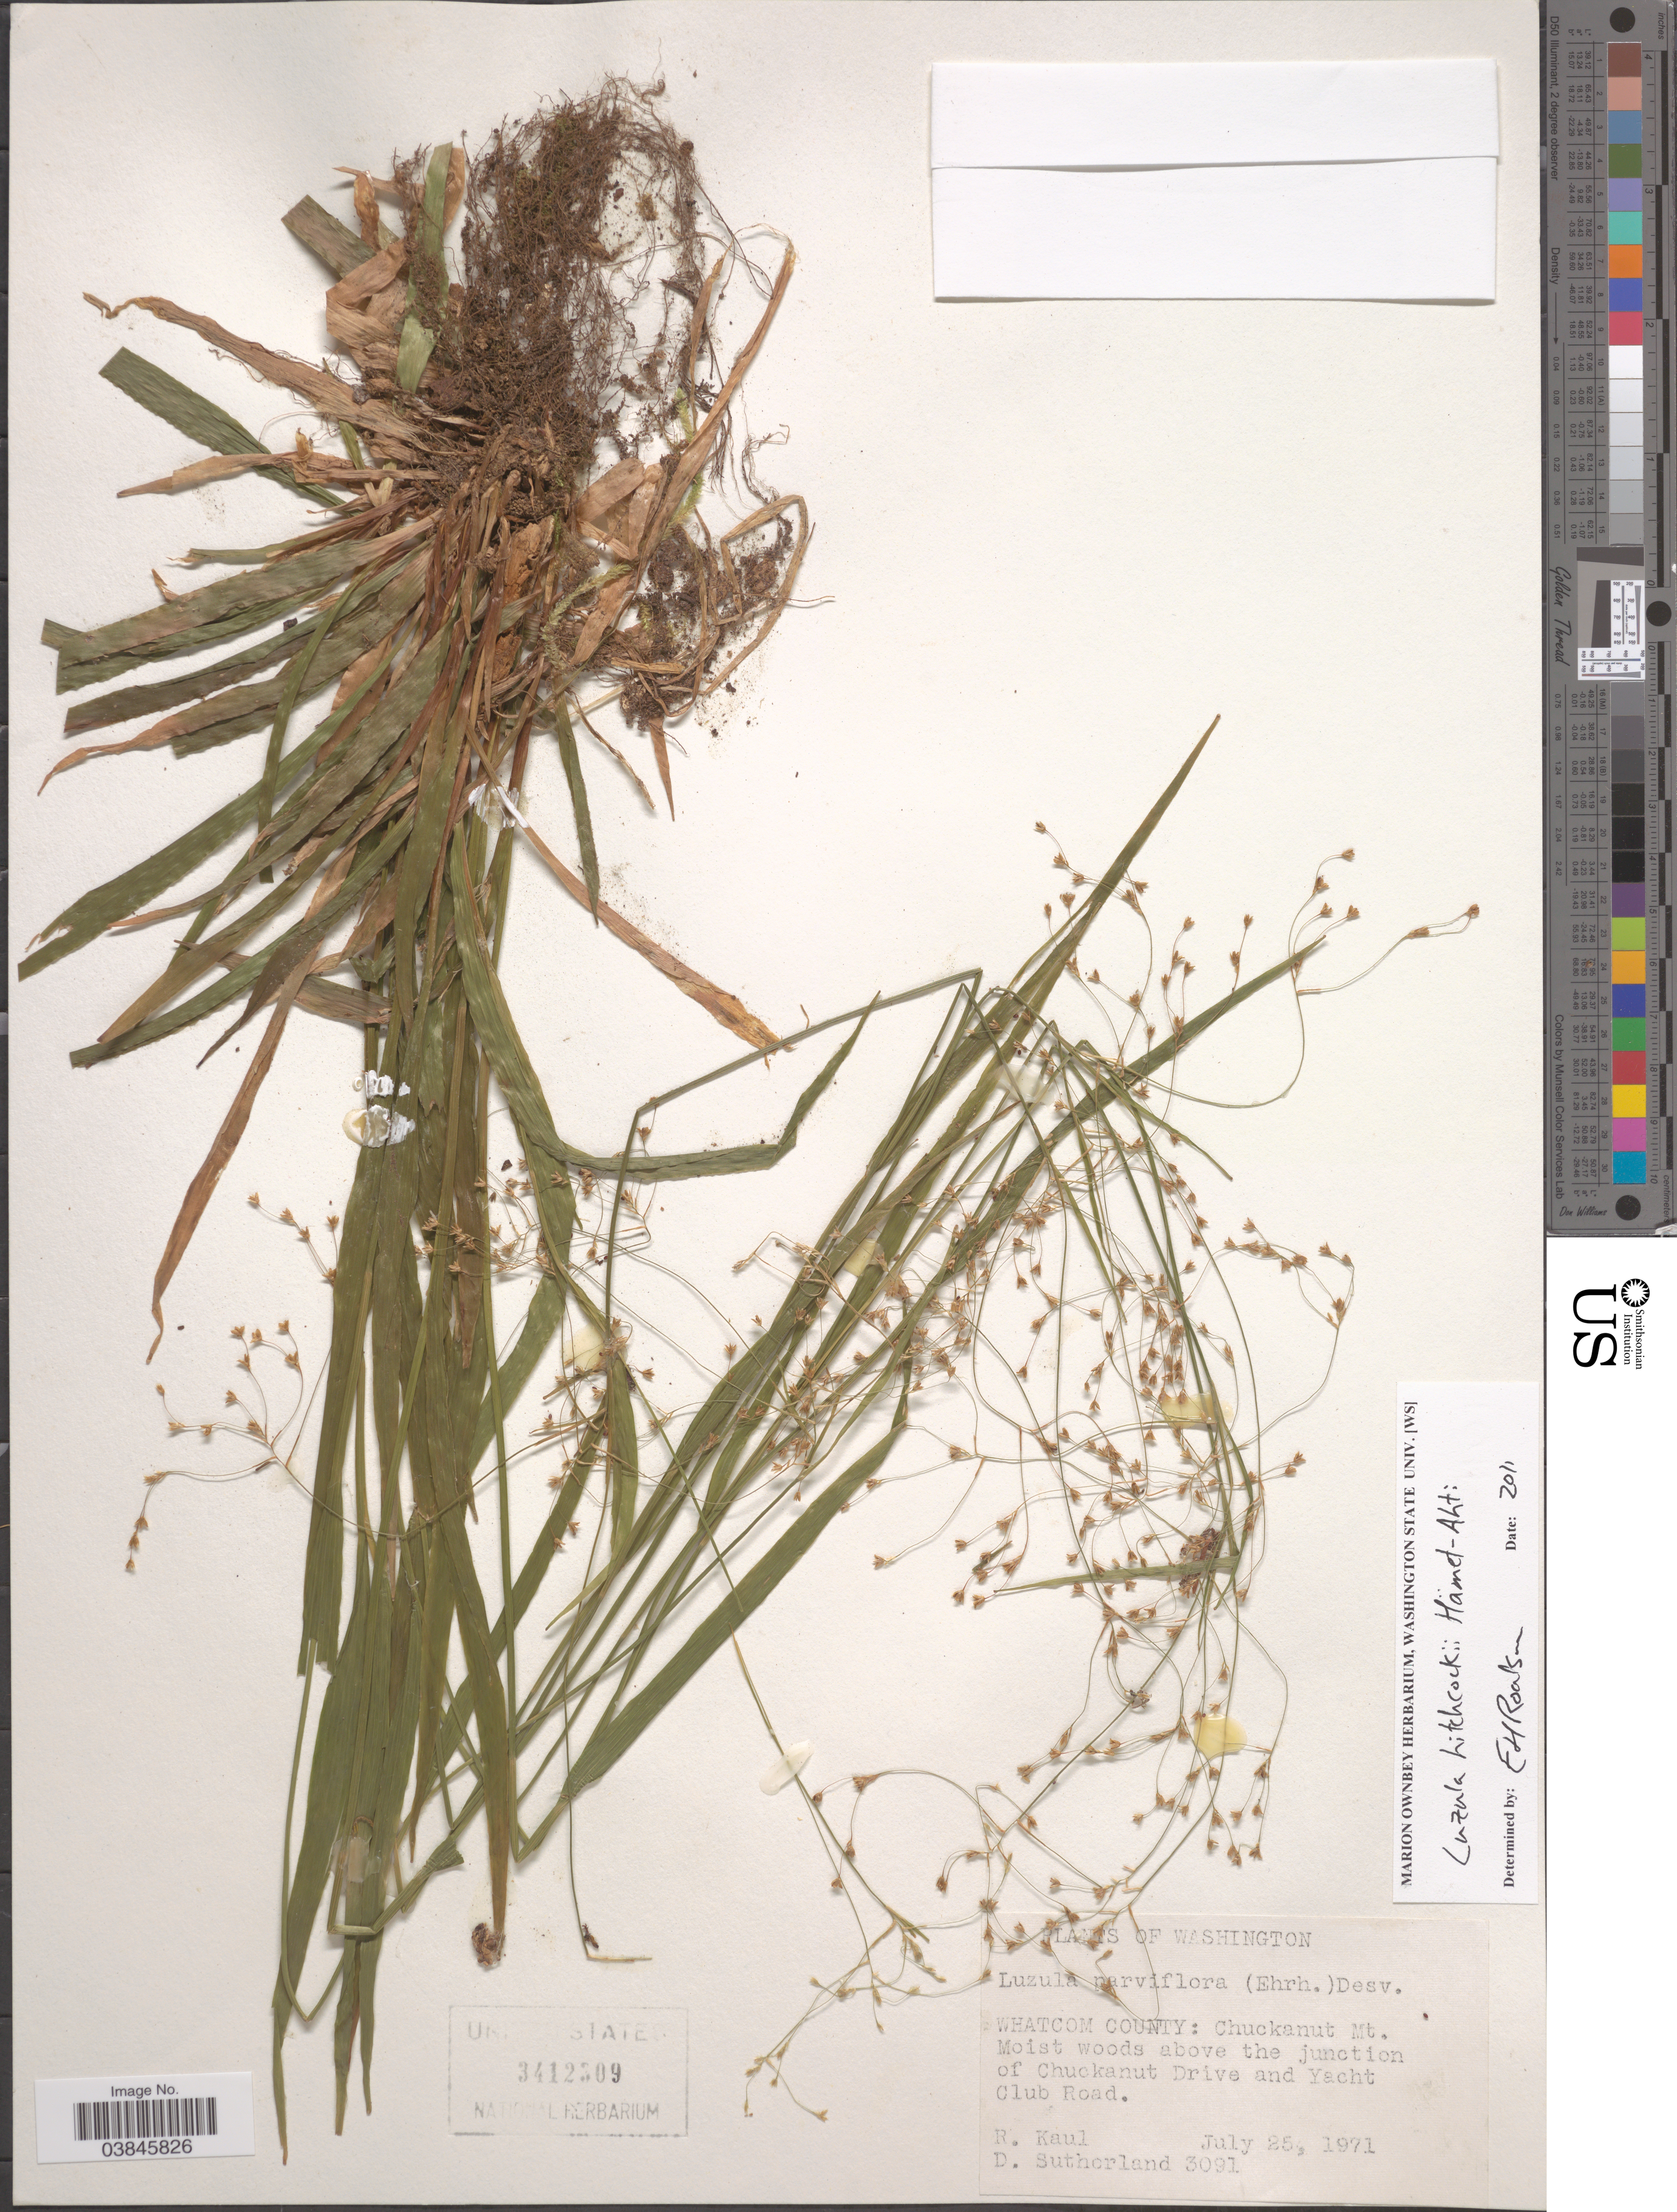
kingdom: Plantae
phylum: Tracheophyta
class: Liliopsida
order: Poales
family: Juncaceae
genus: Luzula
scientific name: Luzula hitchcockii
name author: Hämet-Ahti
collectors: R. Kaul & D. Sutherland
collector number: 3091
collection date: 1971-07-25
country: United States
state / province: Washington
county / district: Whatcom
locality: Whatcom County: Chuckanut Mt. Above the junction of Chuckanut Driver and Yacht Clud Road.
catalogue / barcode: US 3412309